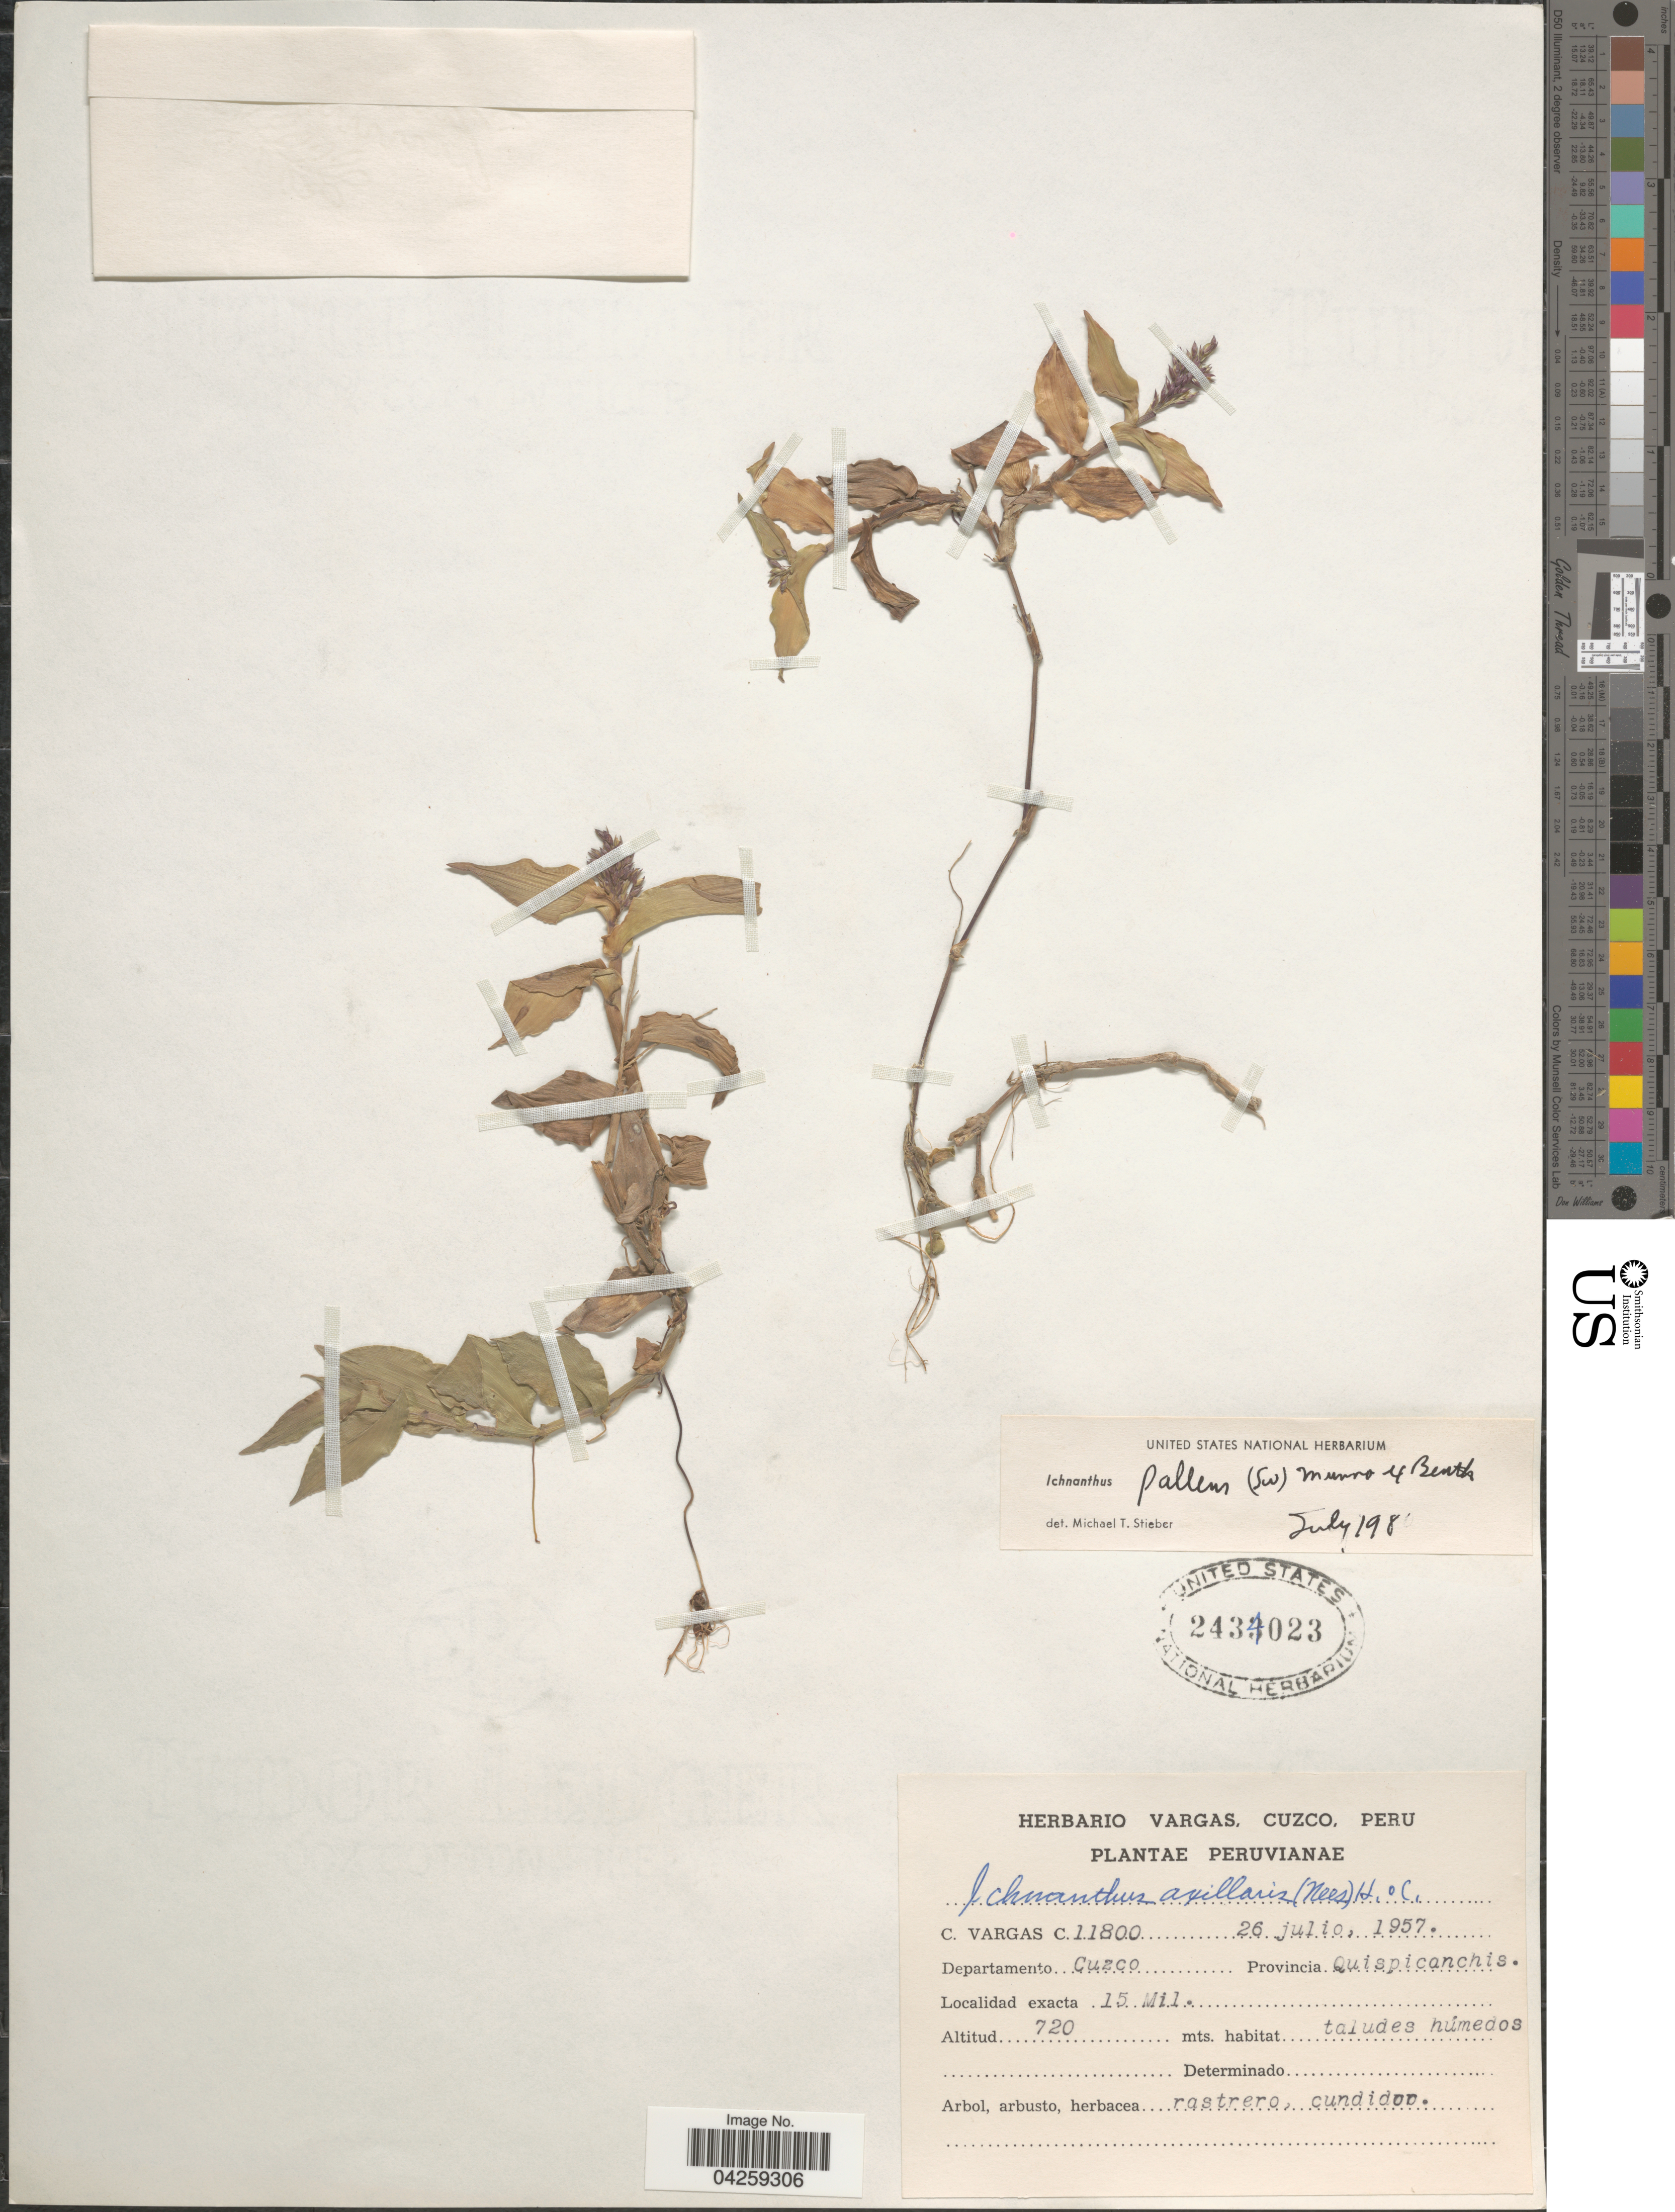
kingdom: Plantae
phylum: Tracheophyta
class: Liliopsida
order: Poales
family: Poaceae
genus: Ichnanthus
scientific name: Ichnanthus pallens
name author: (Sw.) Munro ex Benth.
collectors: C. Vargas Calderón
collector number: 11800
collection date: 1957-07-26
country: Peru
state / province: Cusco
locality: Departamento Cuzco. Provincia Quispicanchis. 15 Mil.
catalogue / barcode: US 2434023